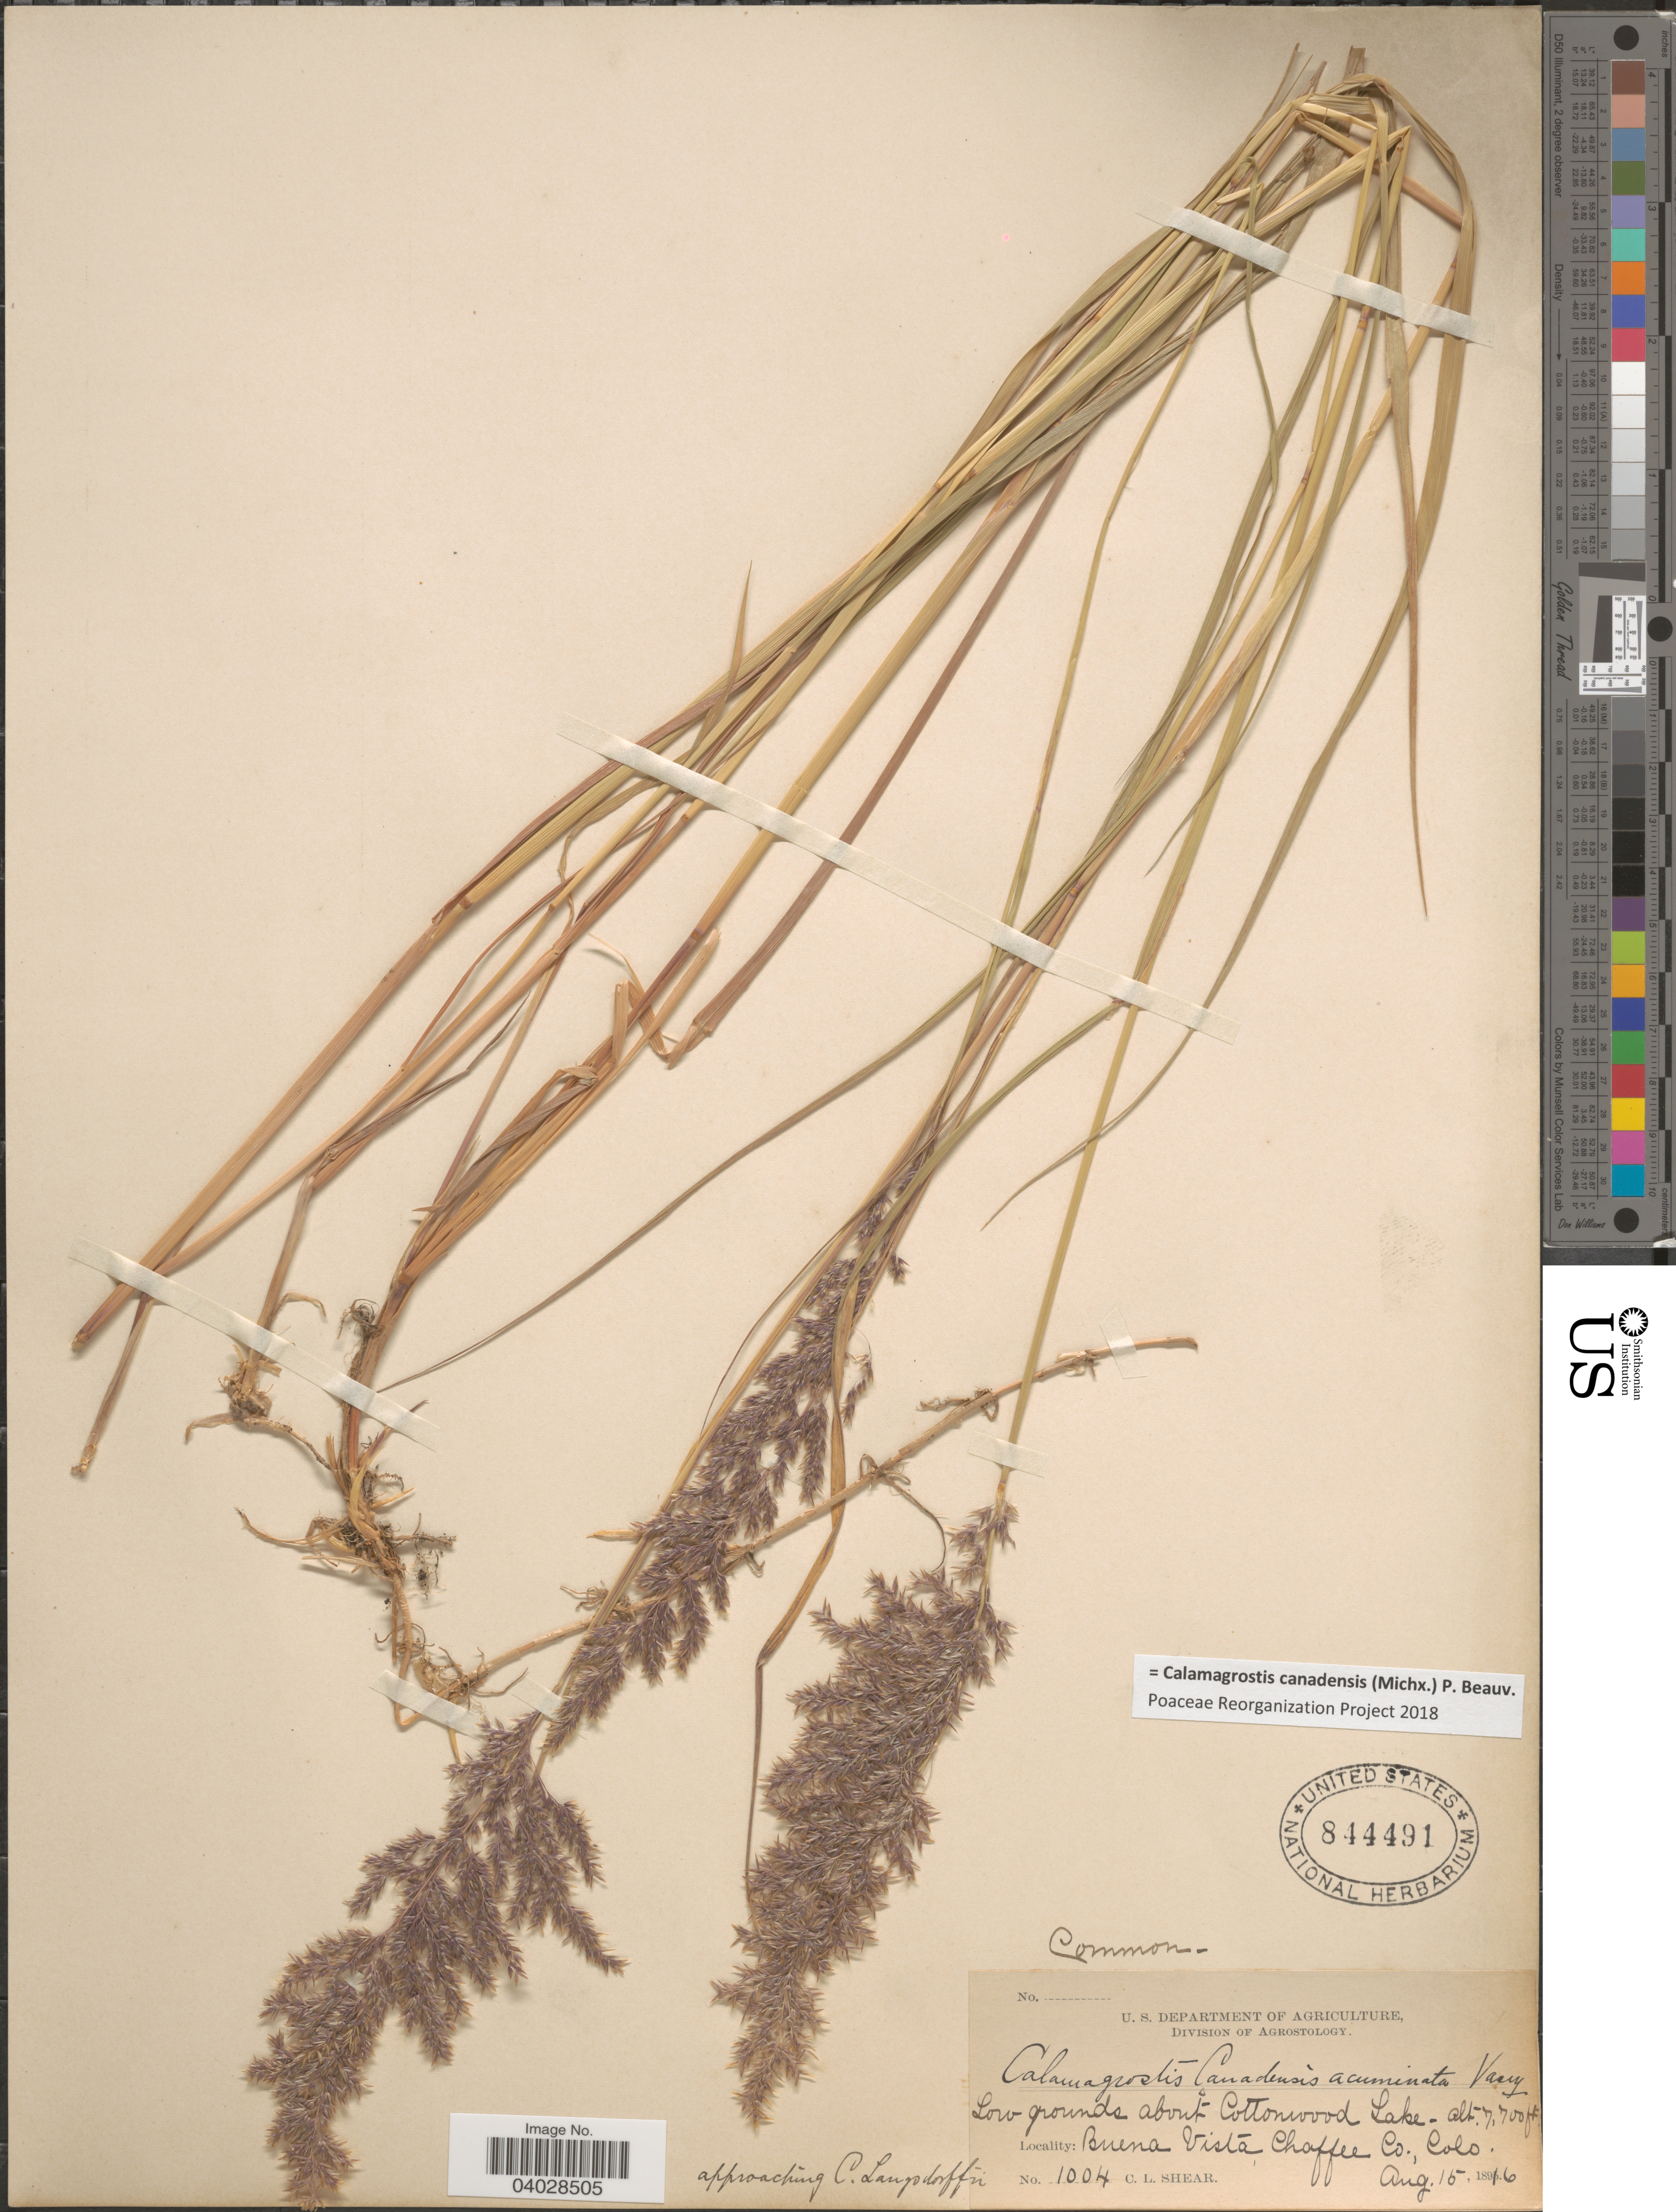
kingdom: Plantae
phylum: Tracheophyta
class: Liliopsida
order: Poales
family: Poaceae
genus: Calamagrostis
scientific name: Calamagrostis canadensis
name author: (Michx.) P. Beauv.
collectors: C. L. Shear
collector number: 1004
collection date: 1896-08-15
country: United States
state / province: Colorado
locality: Low grounds about Cottonwood Lake. Buena Vista, Chaffee Co.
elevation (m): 2347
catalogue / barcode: US 844491